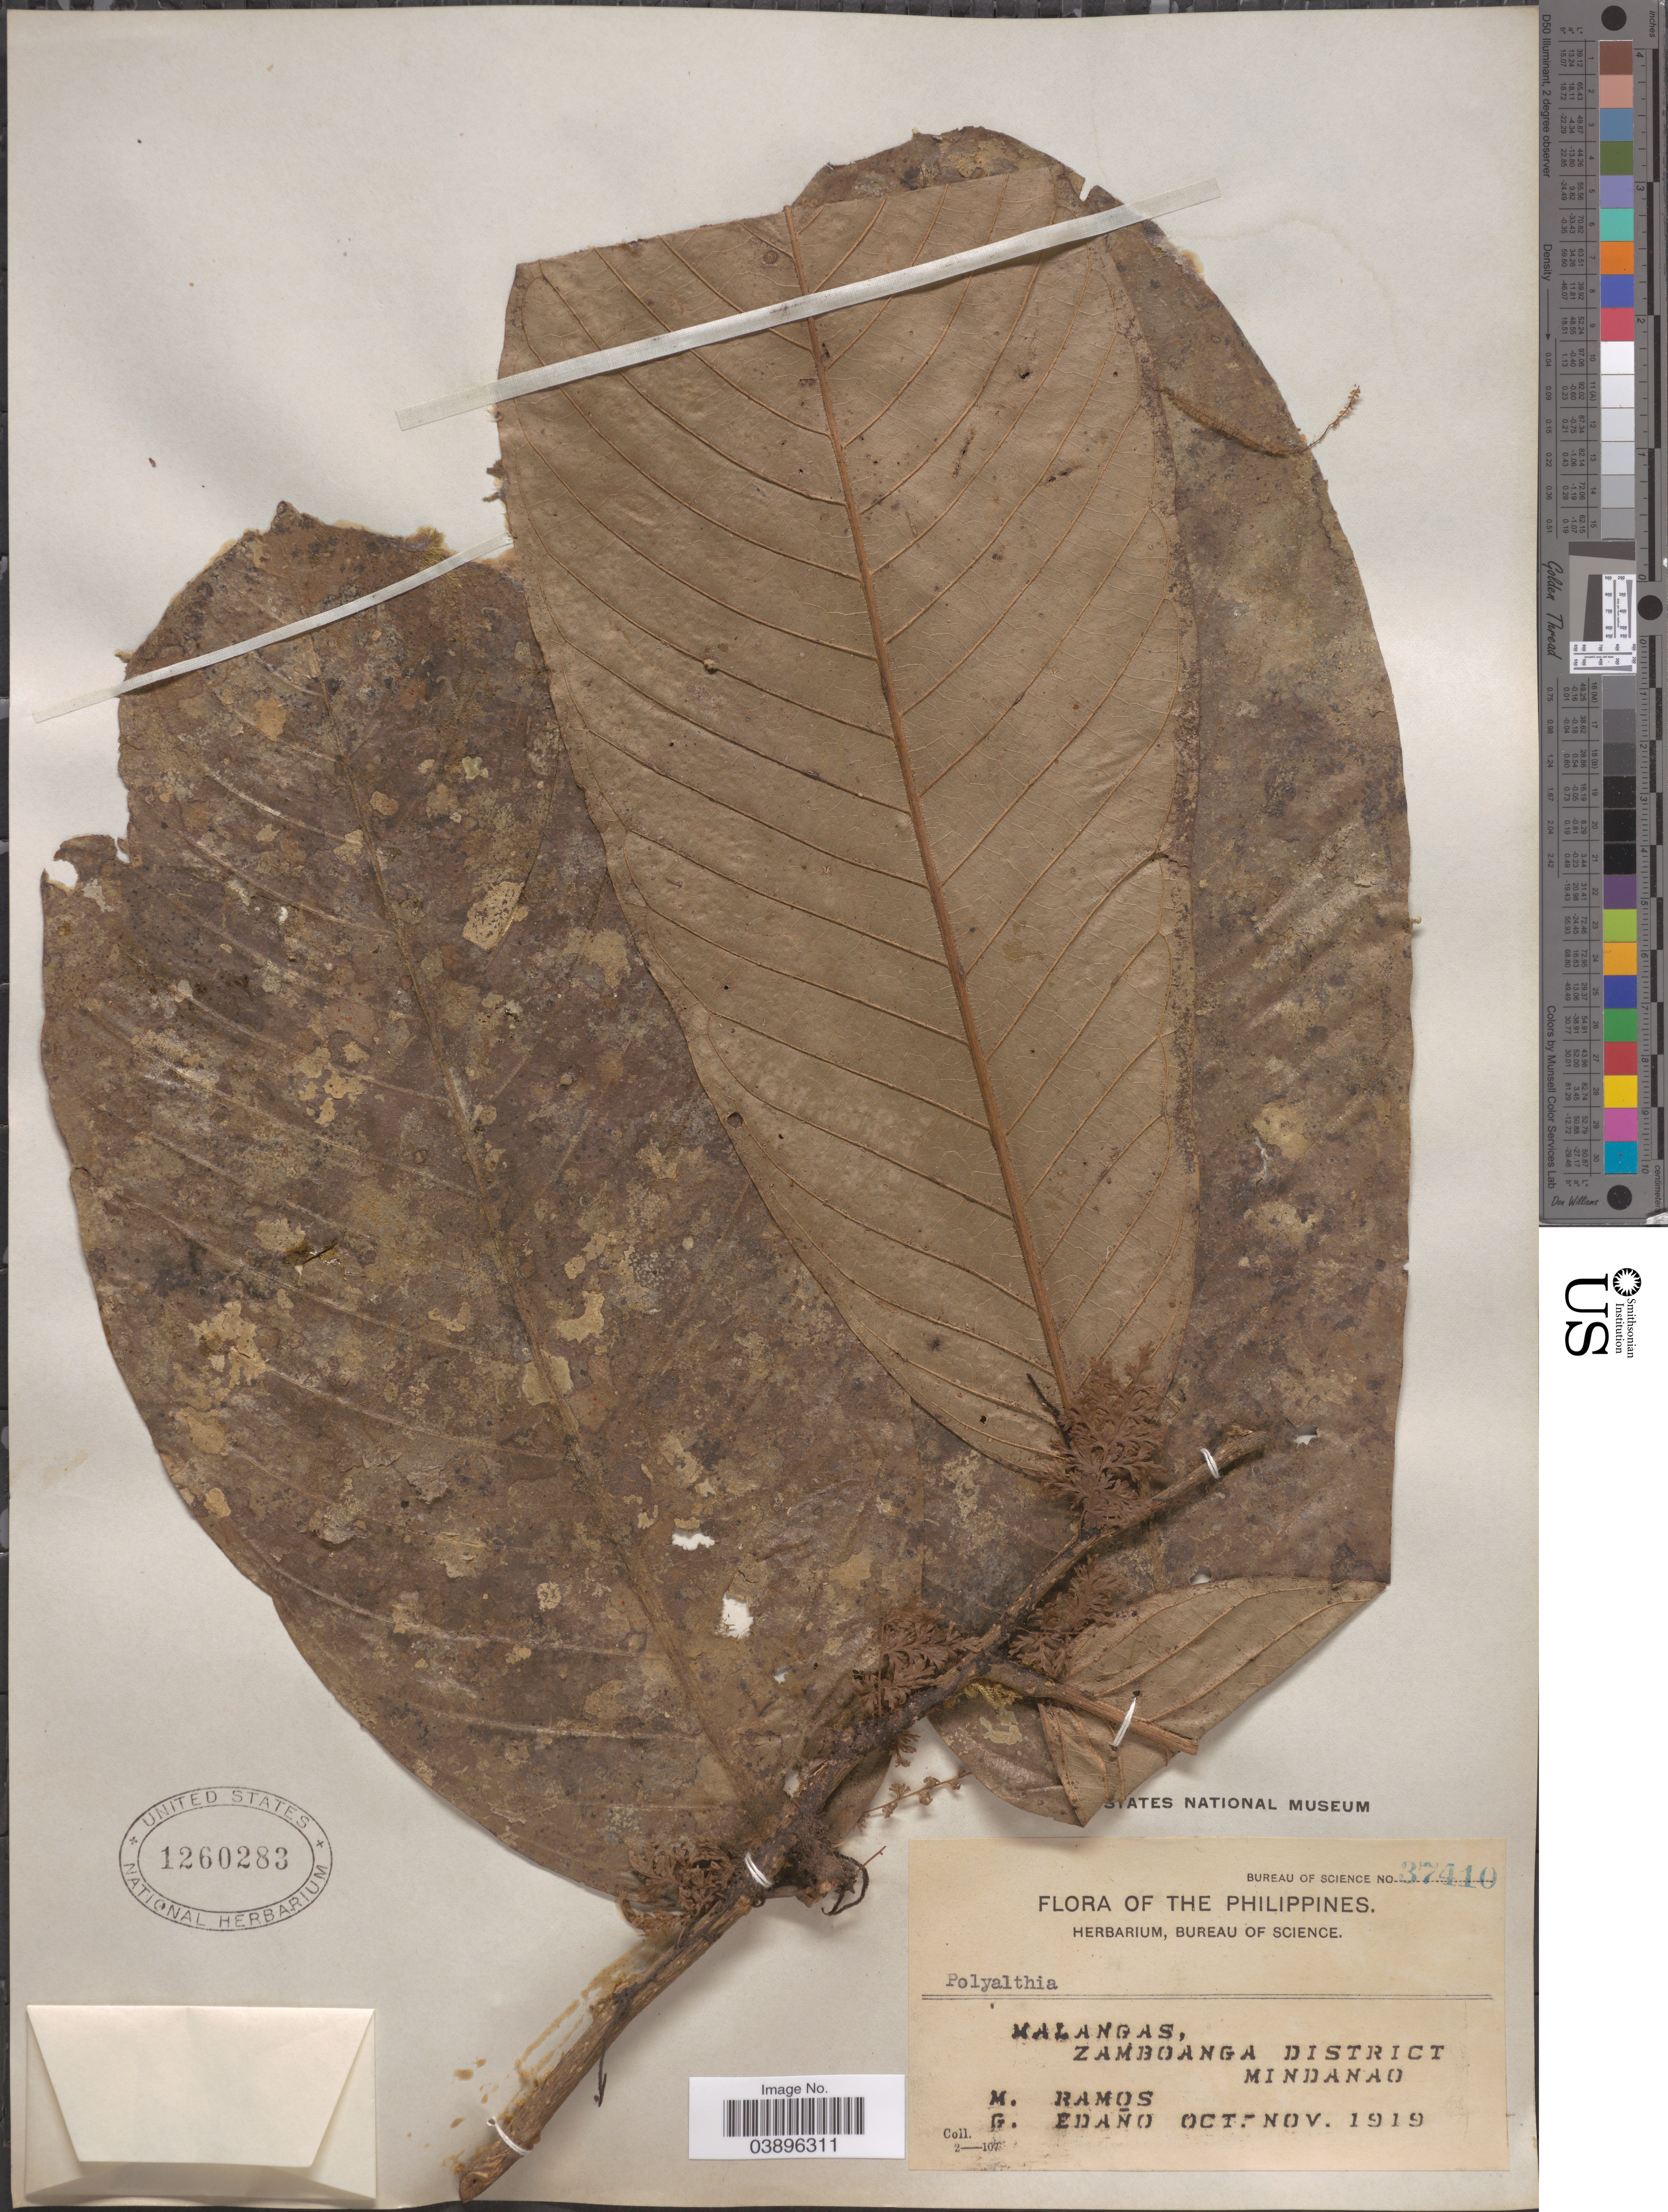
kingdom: Plantae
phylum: Tracheophyta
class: Magnoliopsida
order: Magnoliales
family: Annonaceae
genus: Polyalthia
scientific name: Polyalthia sp.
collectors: M. Ramos & G. Edaño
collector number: Bureau of Science 37410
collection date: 1919-10/1919-11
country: Philippines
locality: Malangas, Zamboanga District, Mindanao.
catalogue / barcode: US 1260283